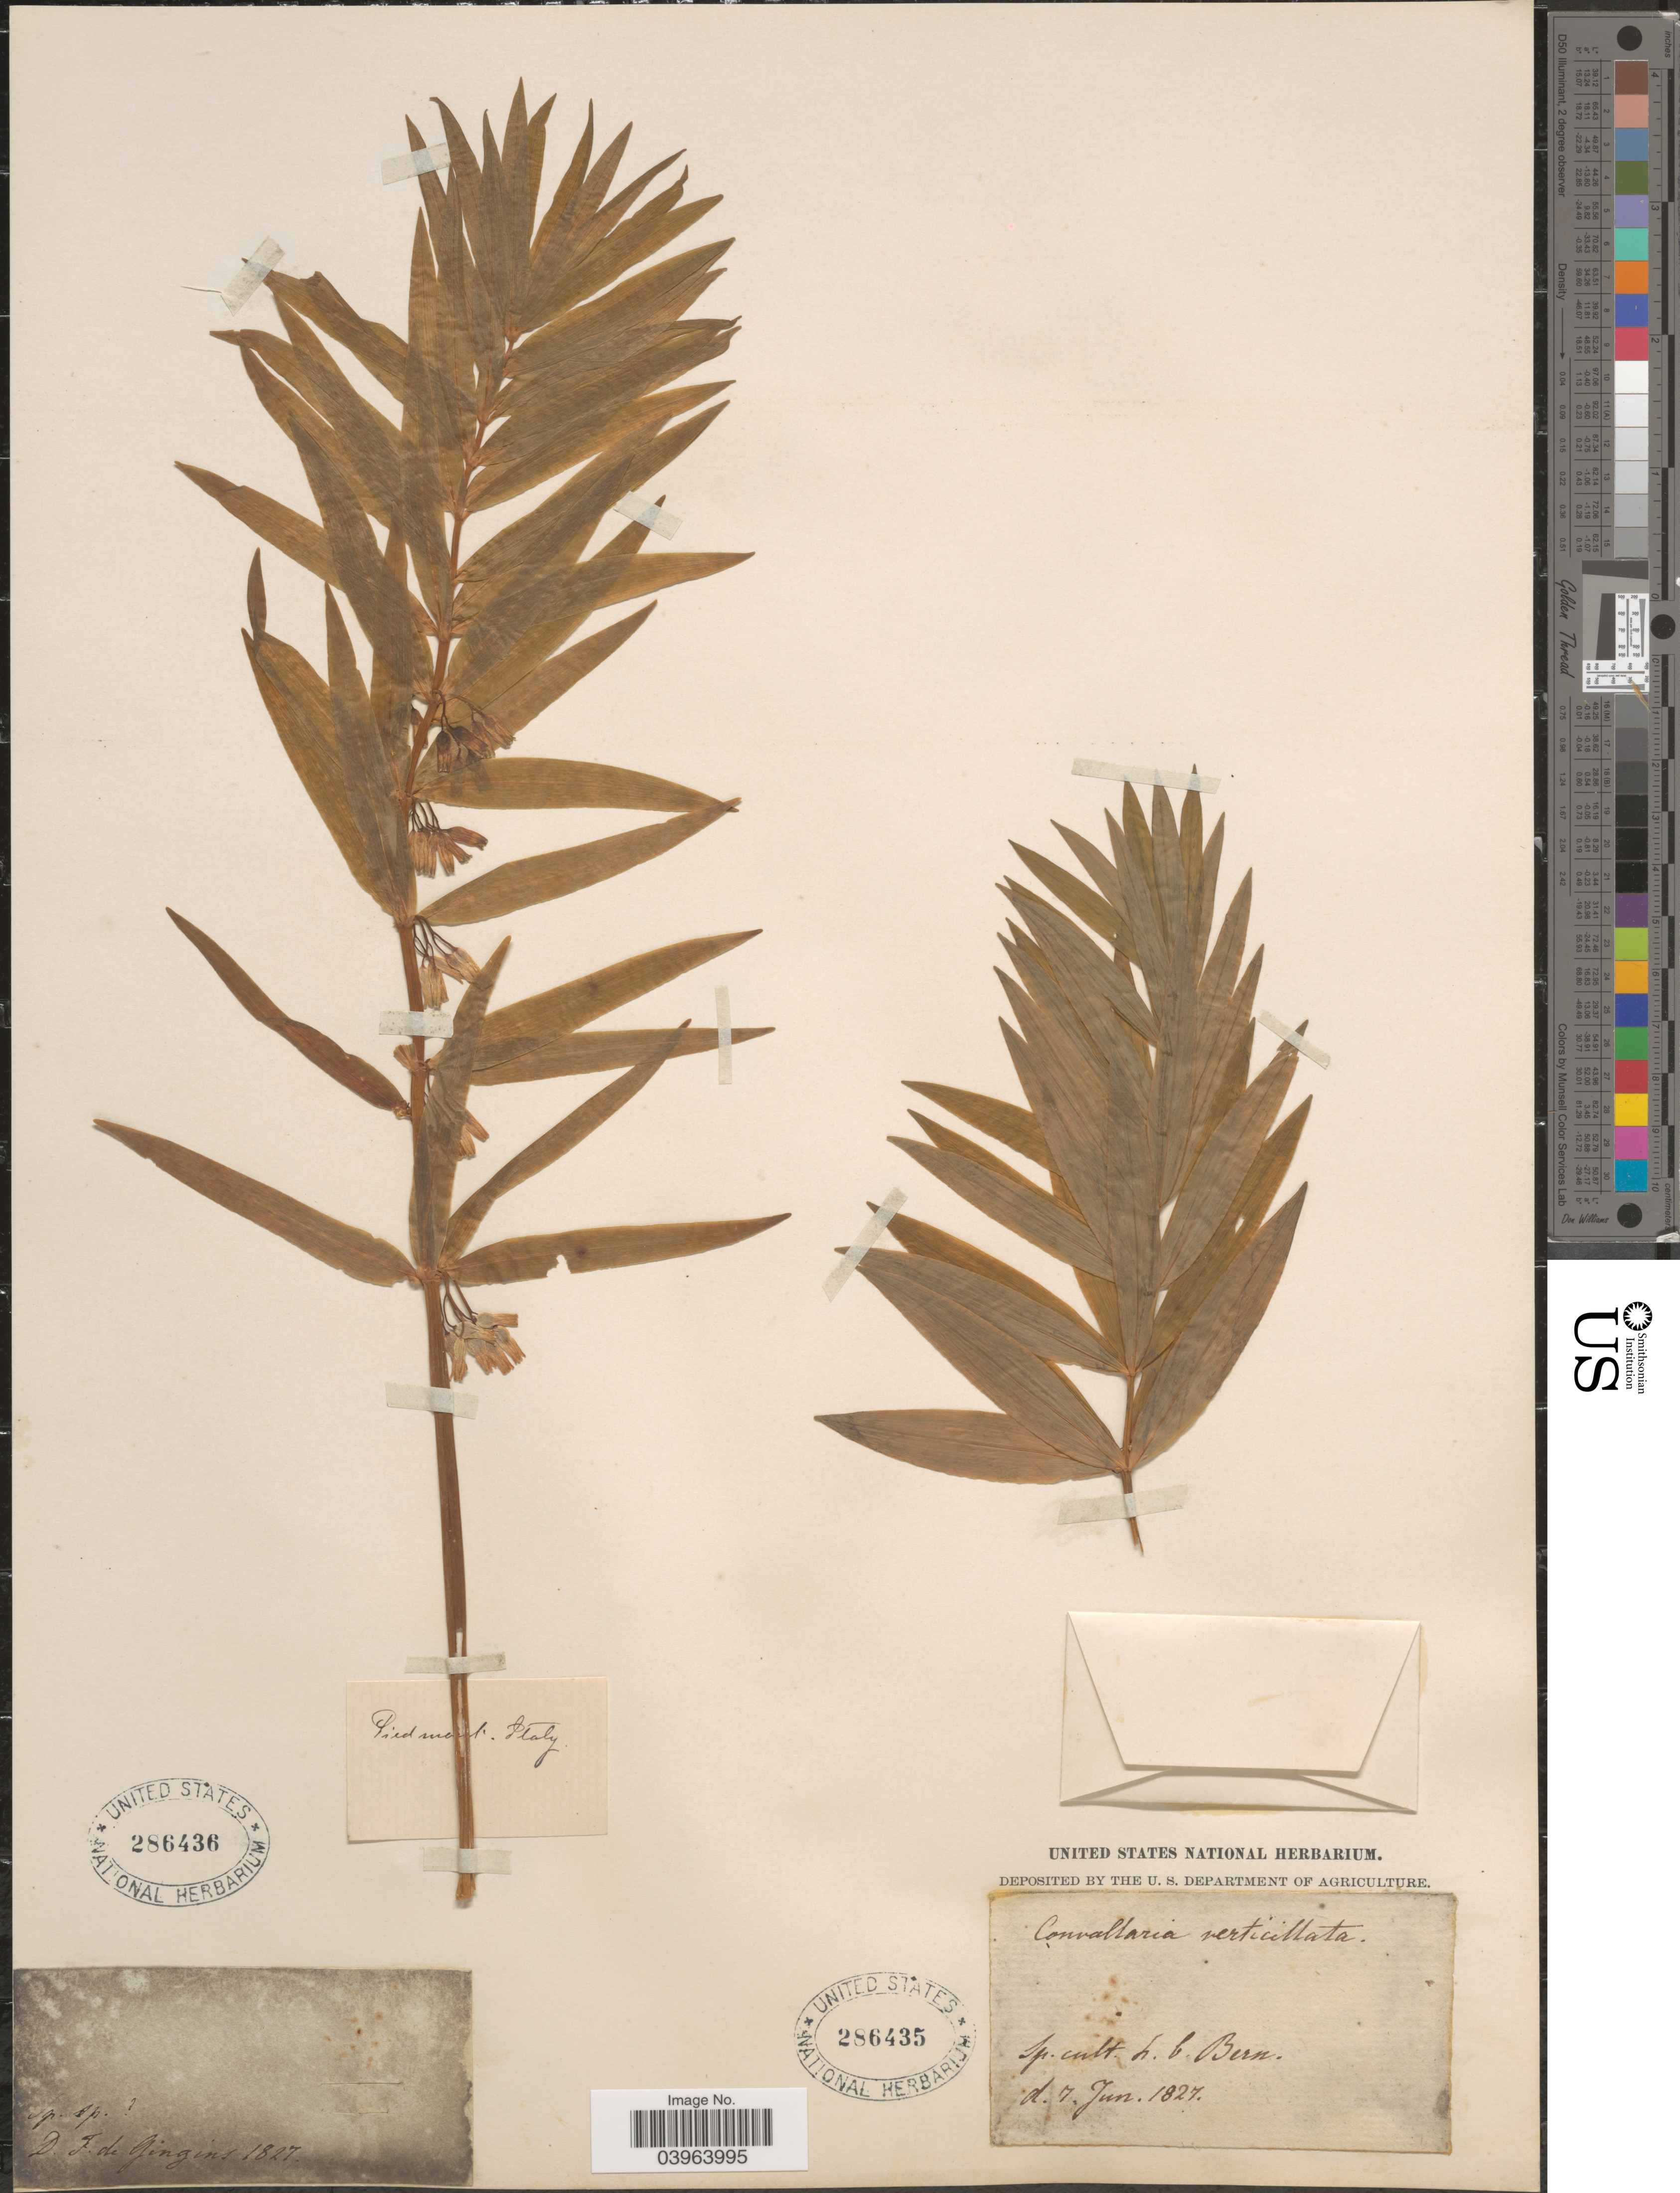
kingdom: Plantae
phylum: Tracheophyta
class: Liliopsida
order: Asparagales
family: Asparagaceae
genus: Polygonatum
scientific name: Polygonatum verticillatum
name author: (L.) All.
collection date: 1827-06-07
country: Switzerland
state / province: Bern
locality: Sp. cult. h. b. Bern.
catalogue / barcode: US 286435-2